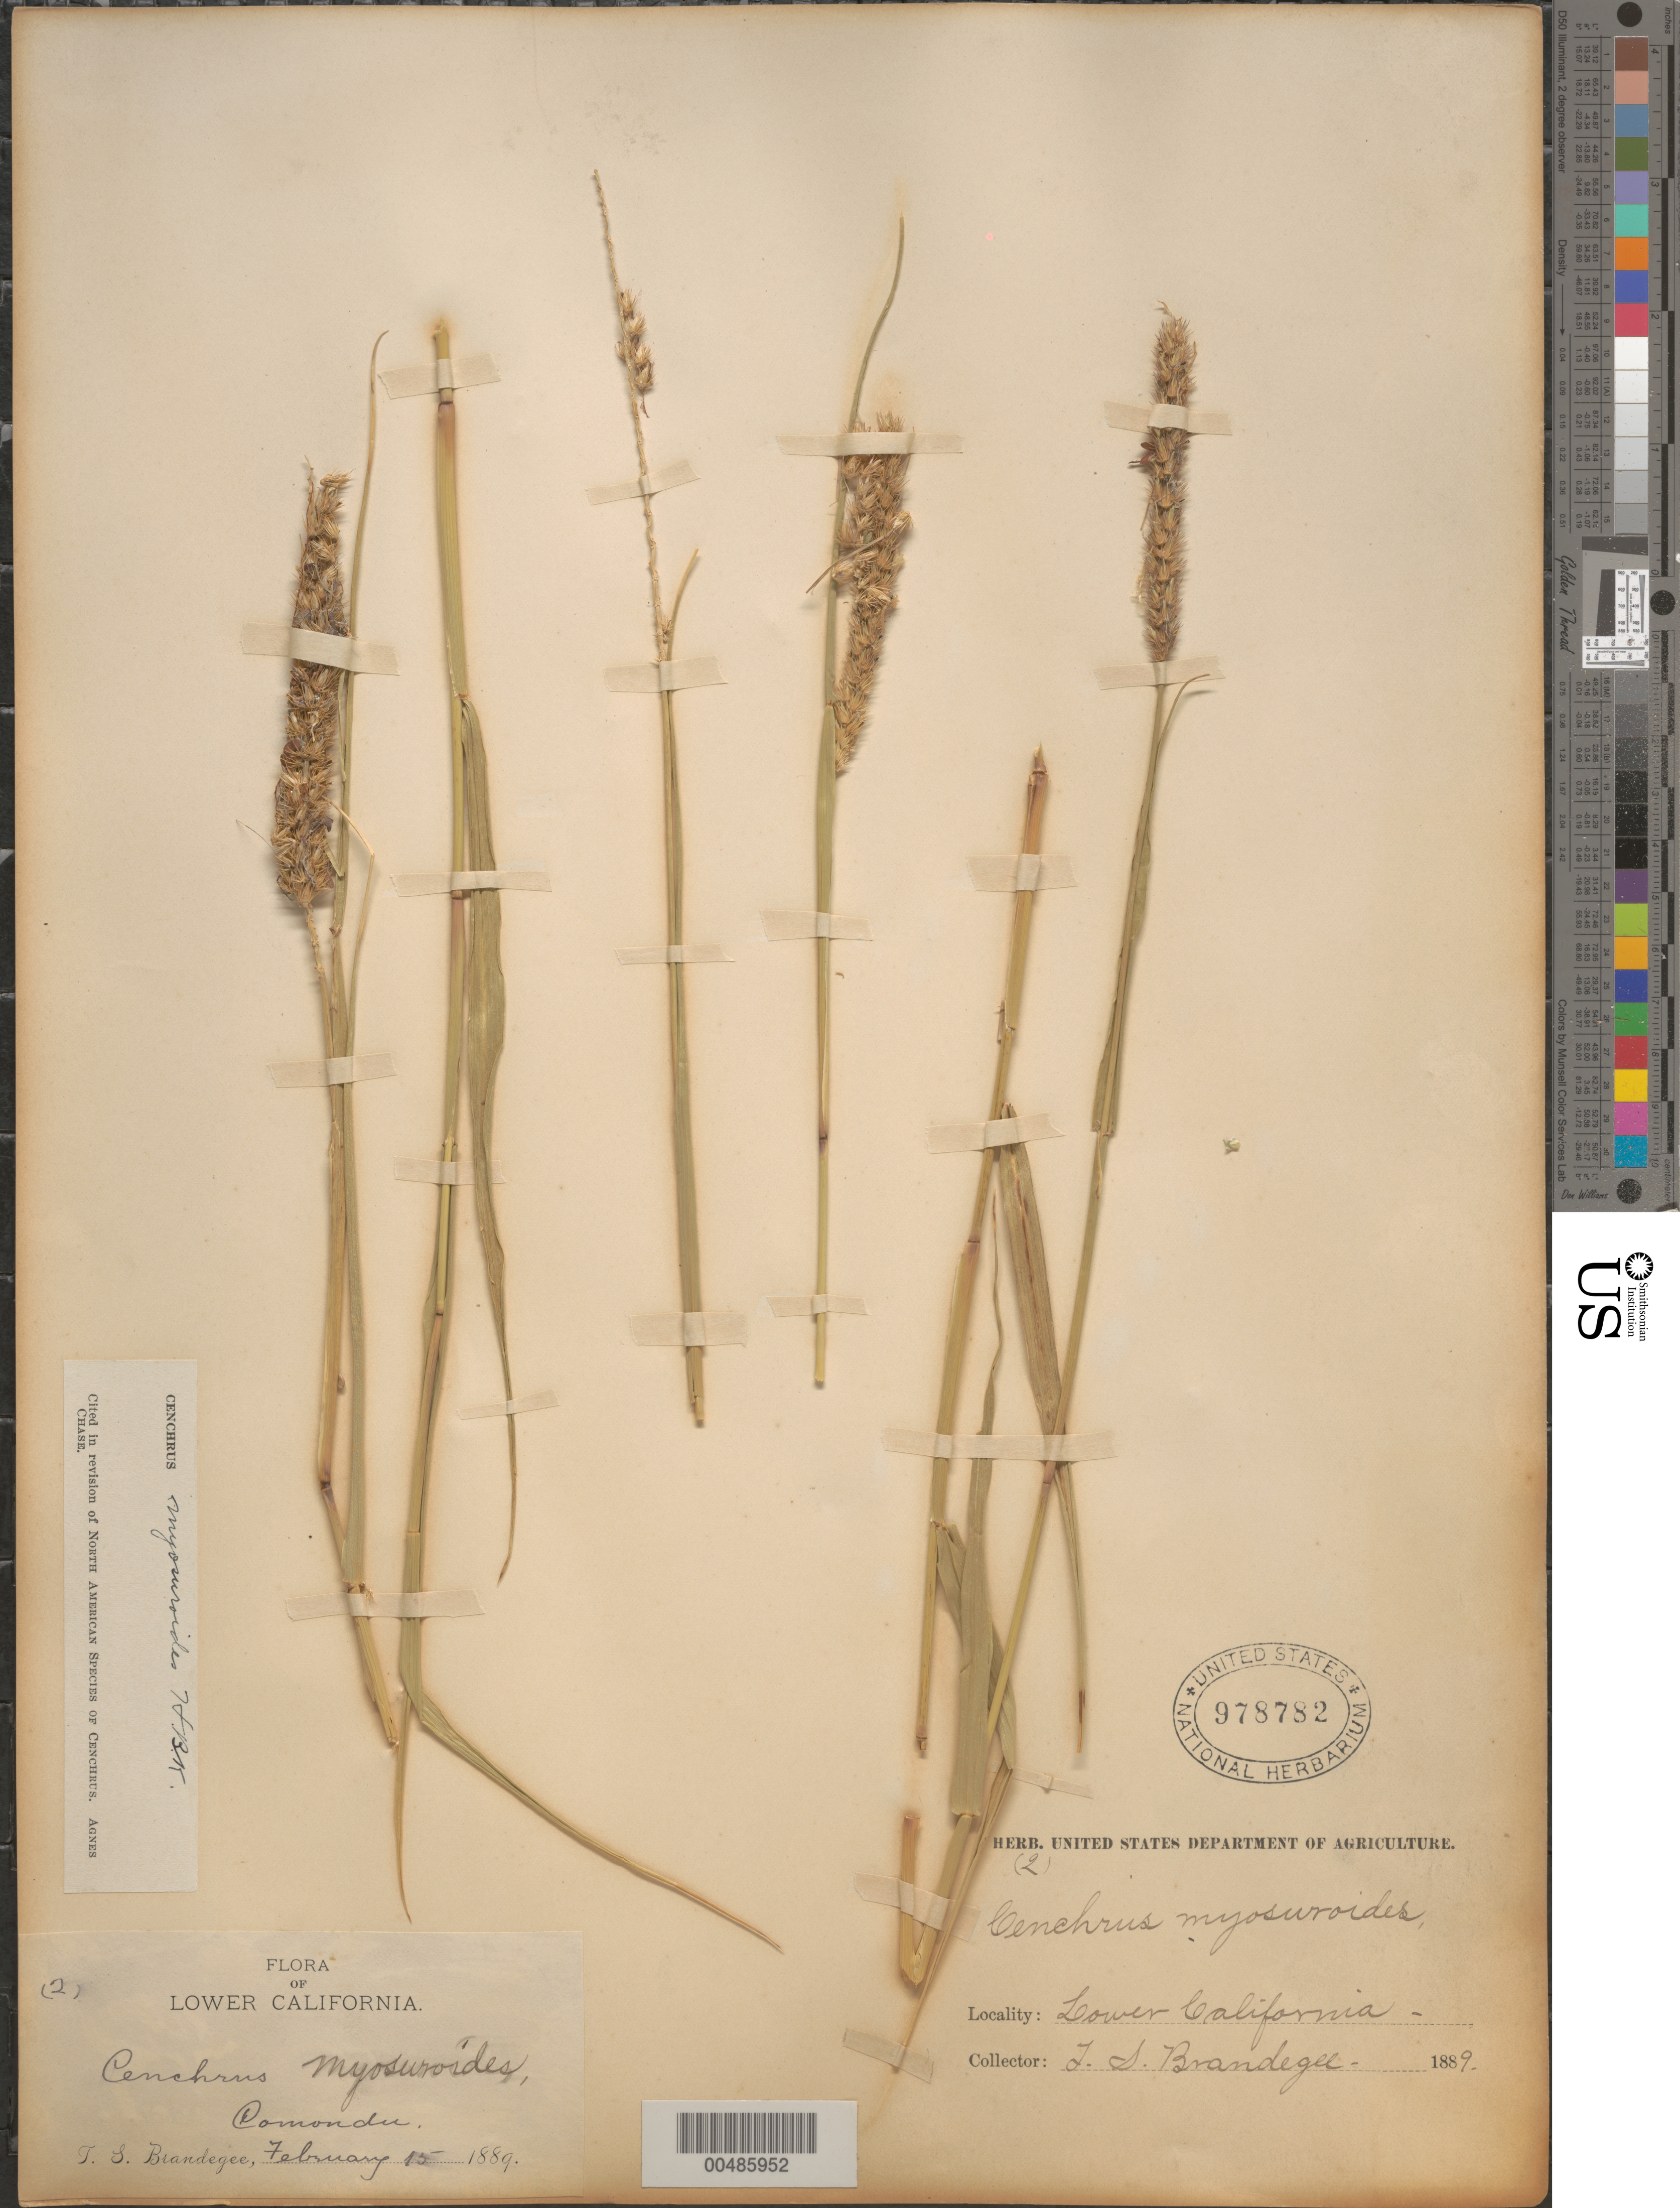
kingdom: Plantae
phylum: Tracheophyta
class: Liliopsida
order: Poales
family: Poaceae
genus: Cenchrus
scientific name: Cenchrus myosuroides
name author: Kunth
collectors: T. S. Brandegee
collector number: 2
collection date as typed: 15 Feb 1889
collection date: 1889-02-15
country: Mexico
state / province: Baja California Sur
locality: Comondu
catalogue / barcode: US 978782